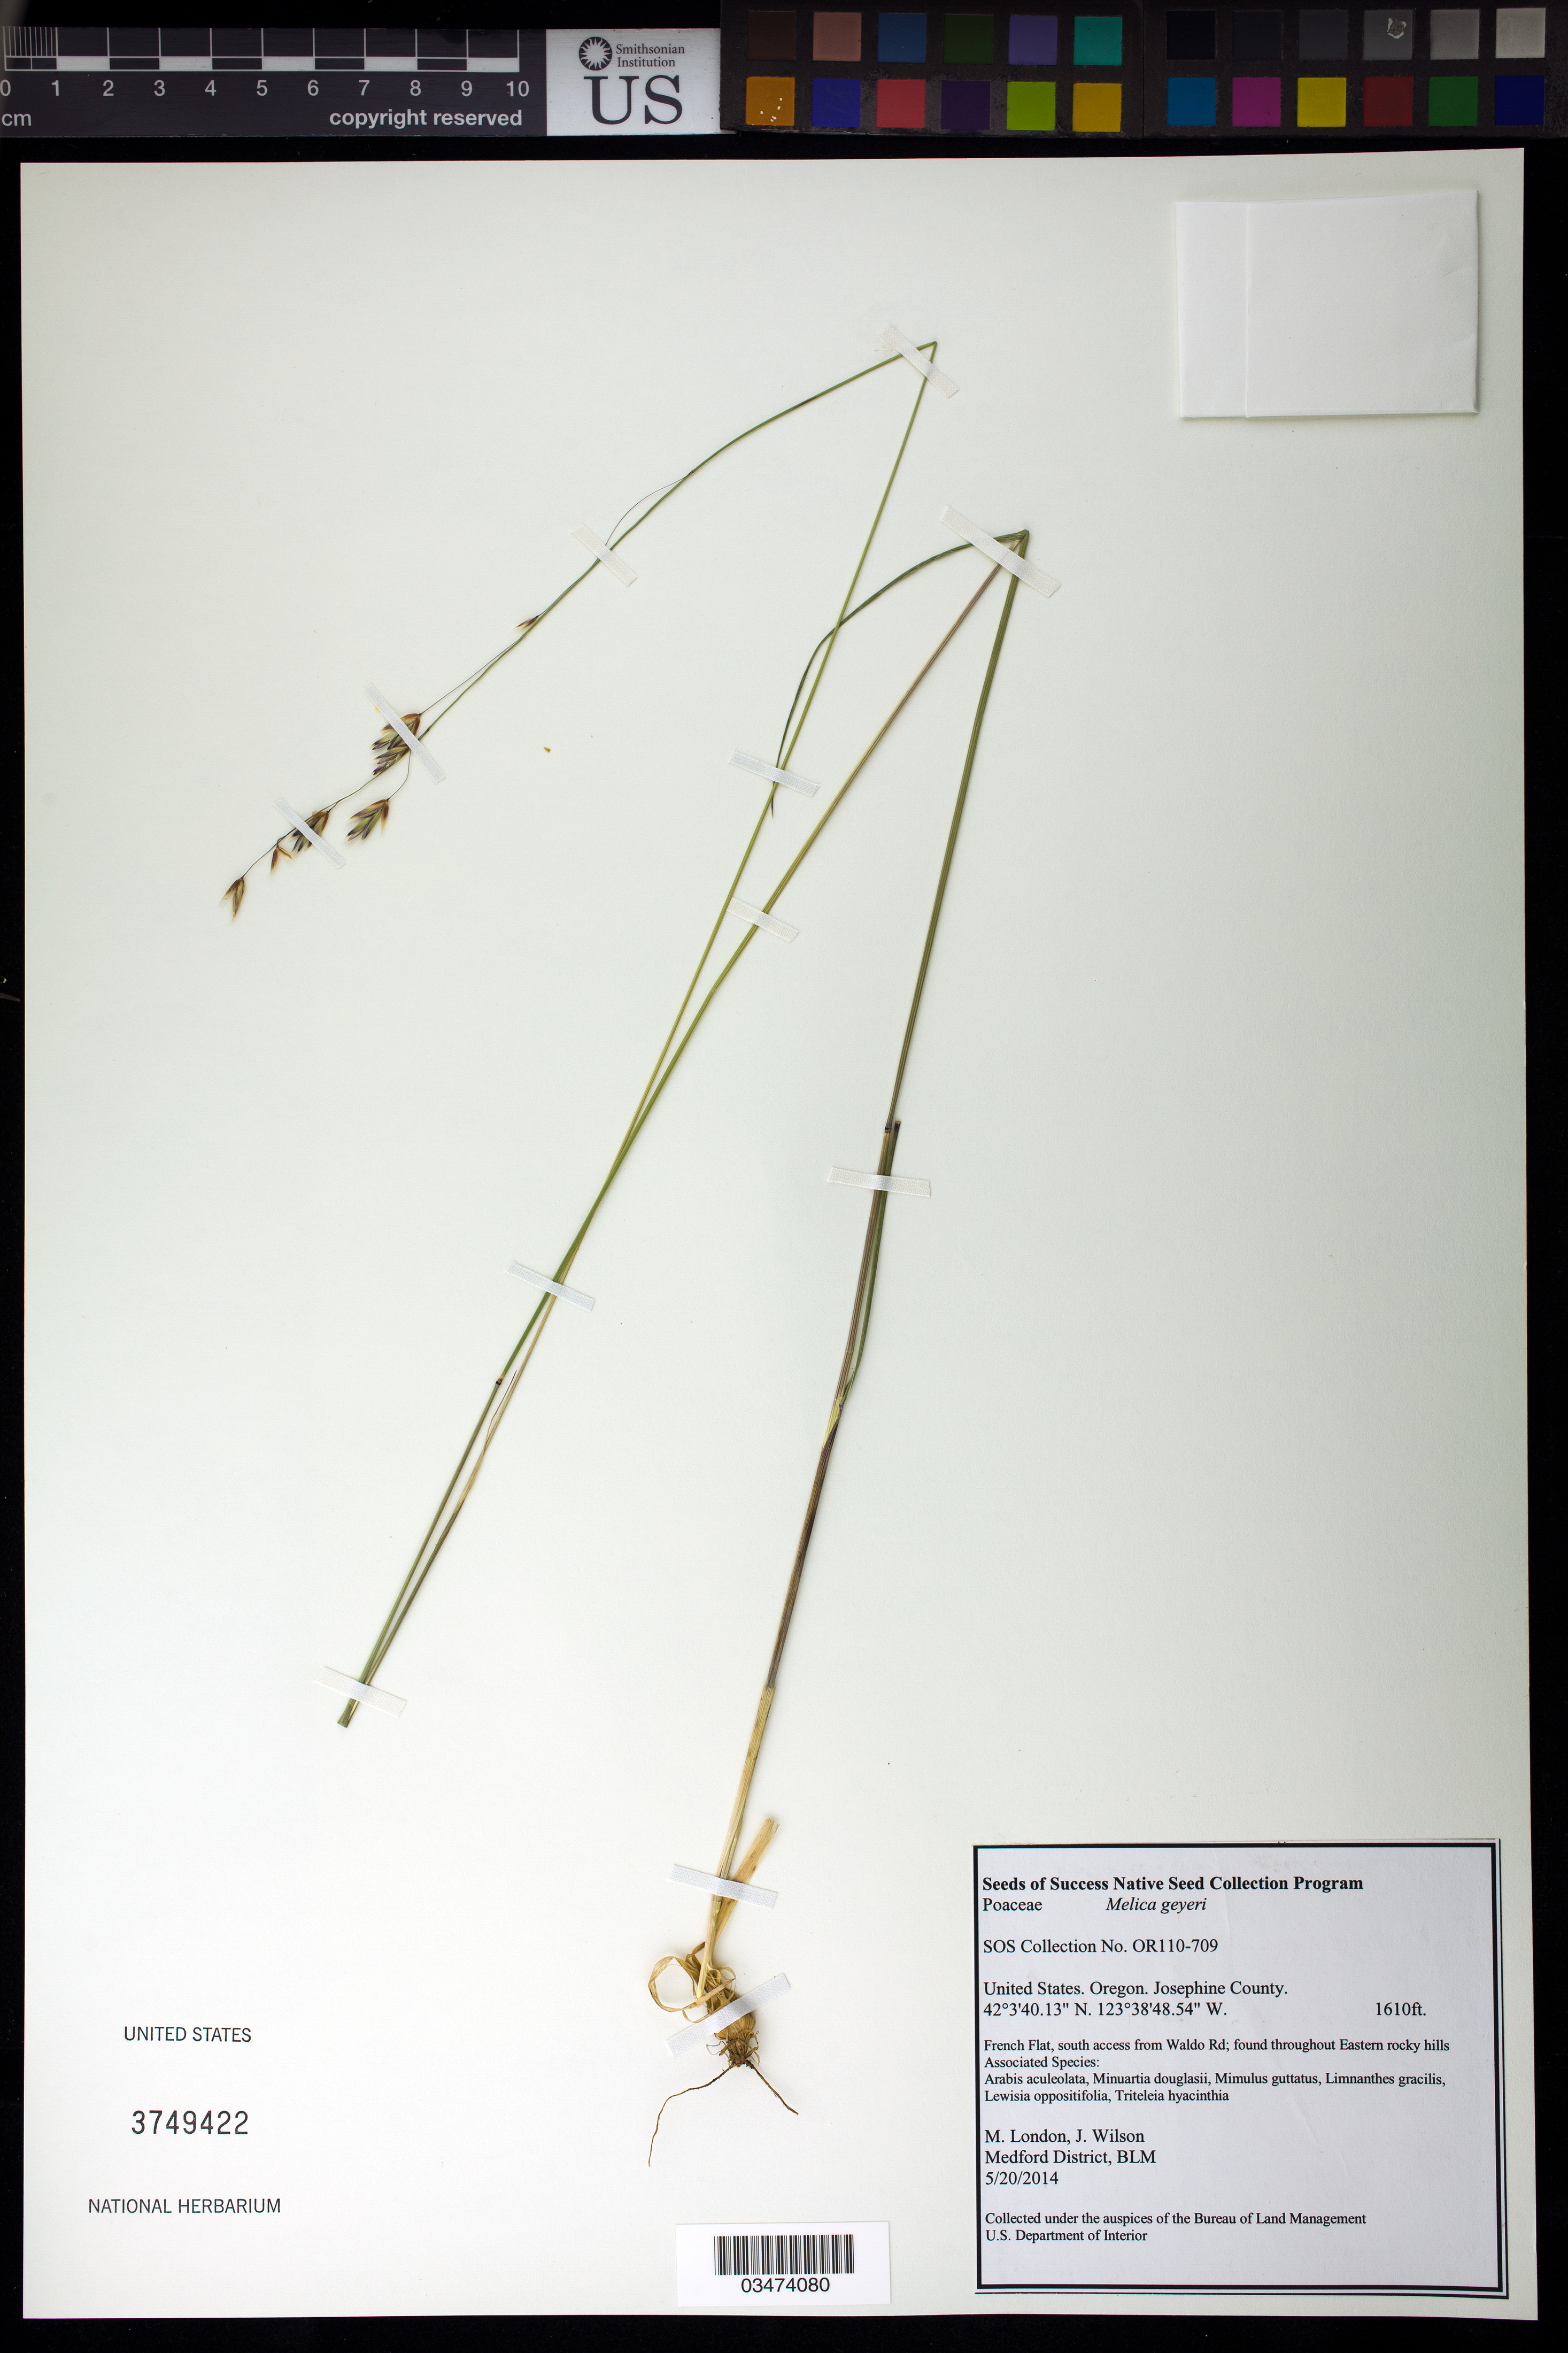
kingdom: Plantae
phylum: Tracheophyta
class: Liliopsida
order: Poales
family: Poaceae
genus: Melica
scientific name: Melica geyeri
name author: Munro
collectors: M. London & J. Wilson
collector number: OR110-709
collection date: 2014-05-20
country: United States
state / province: Oregon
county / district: Josephine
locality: French Flat, South Access from Waldo Rd.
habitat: Associated species: Arabis acueolata, Minuartia douglasii, Mimulus guttatus, ect.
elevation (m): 491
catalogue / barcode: US 3749422